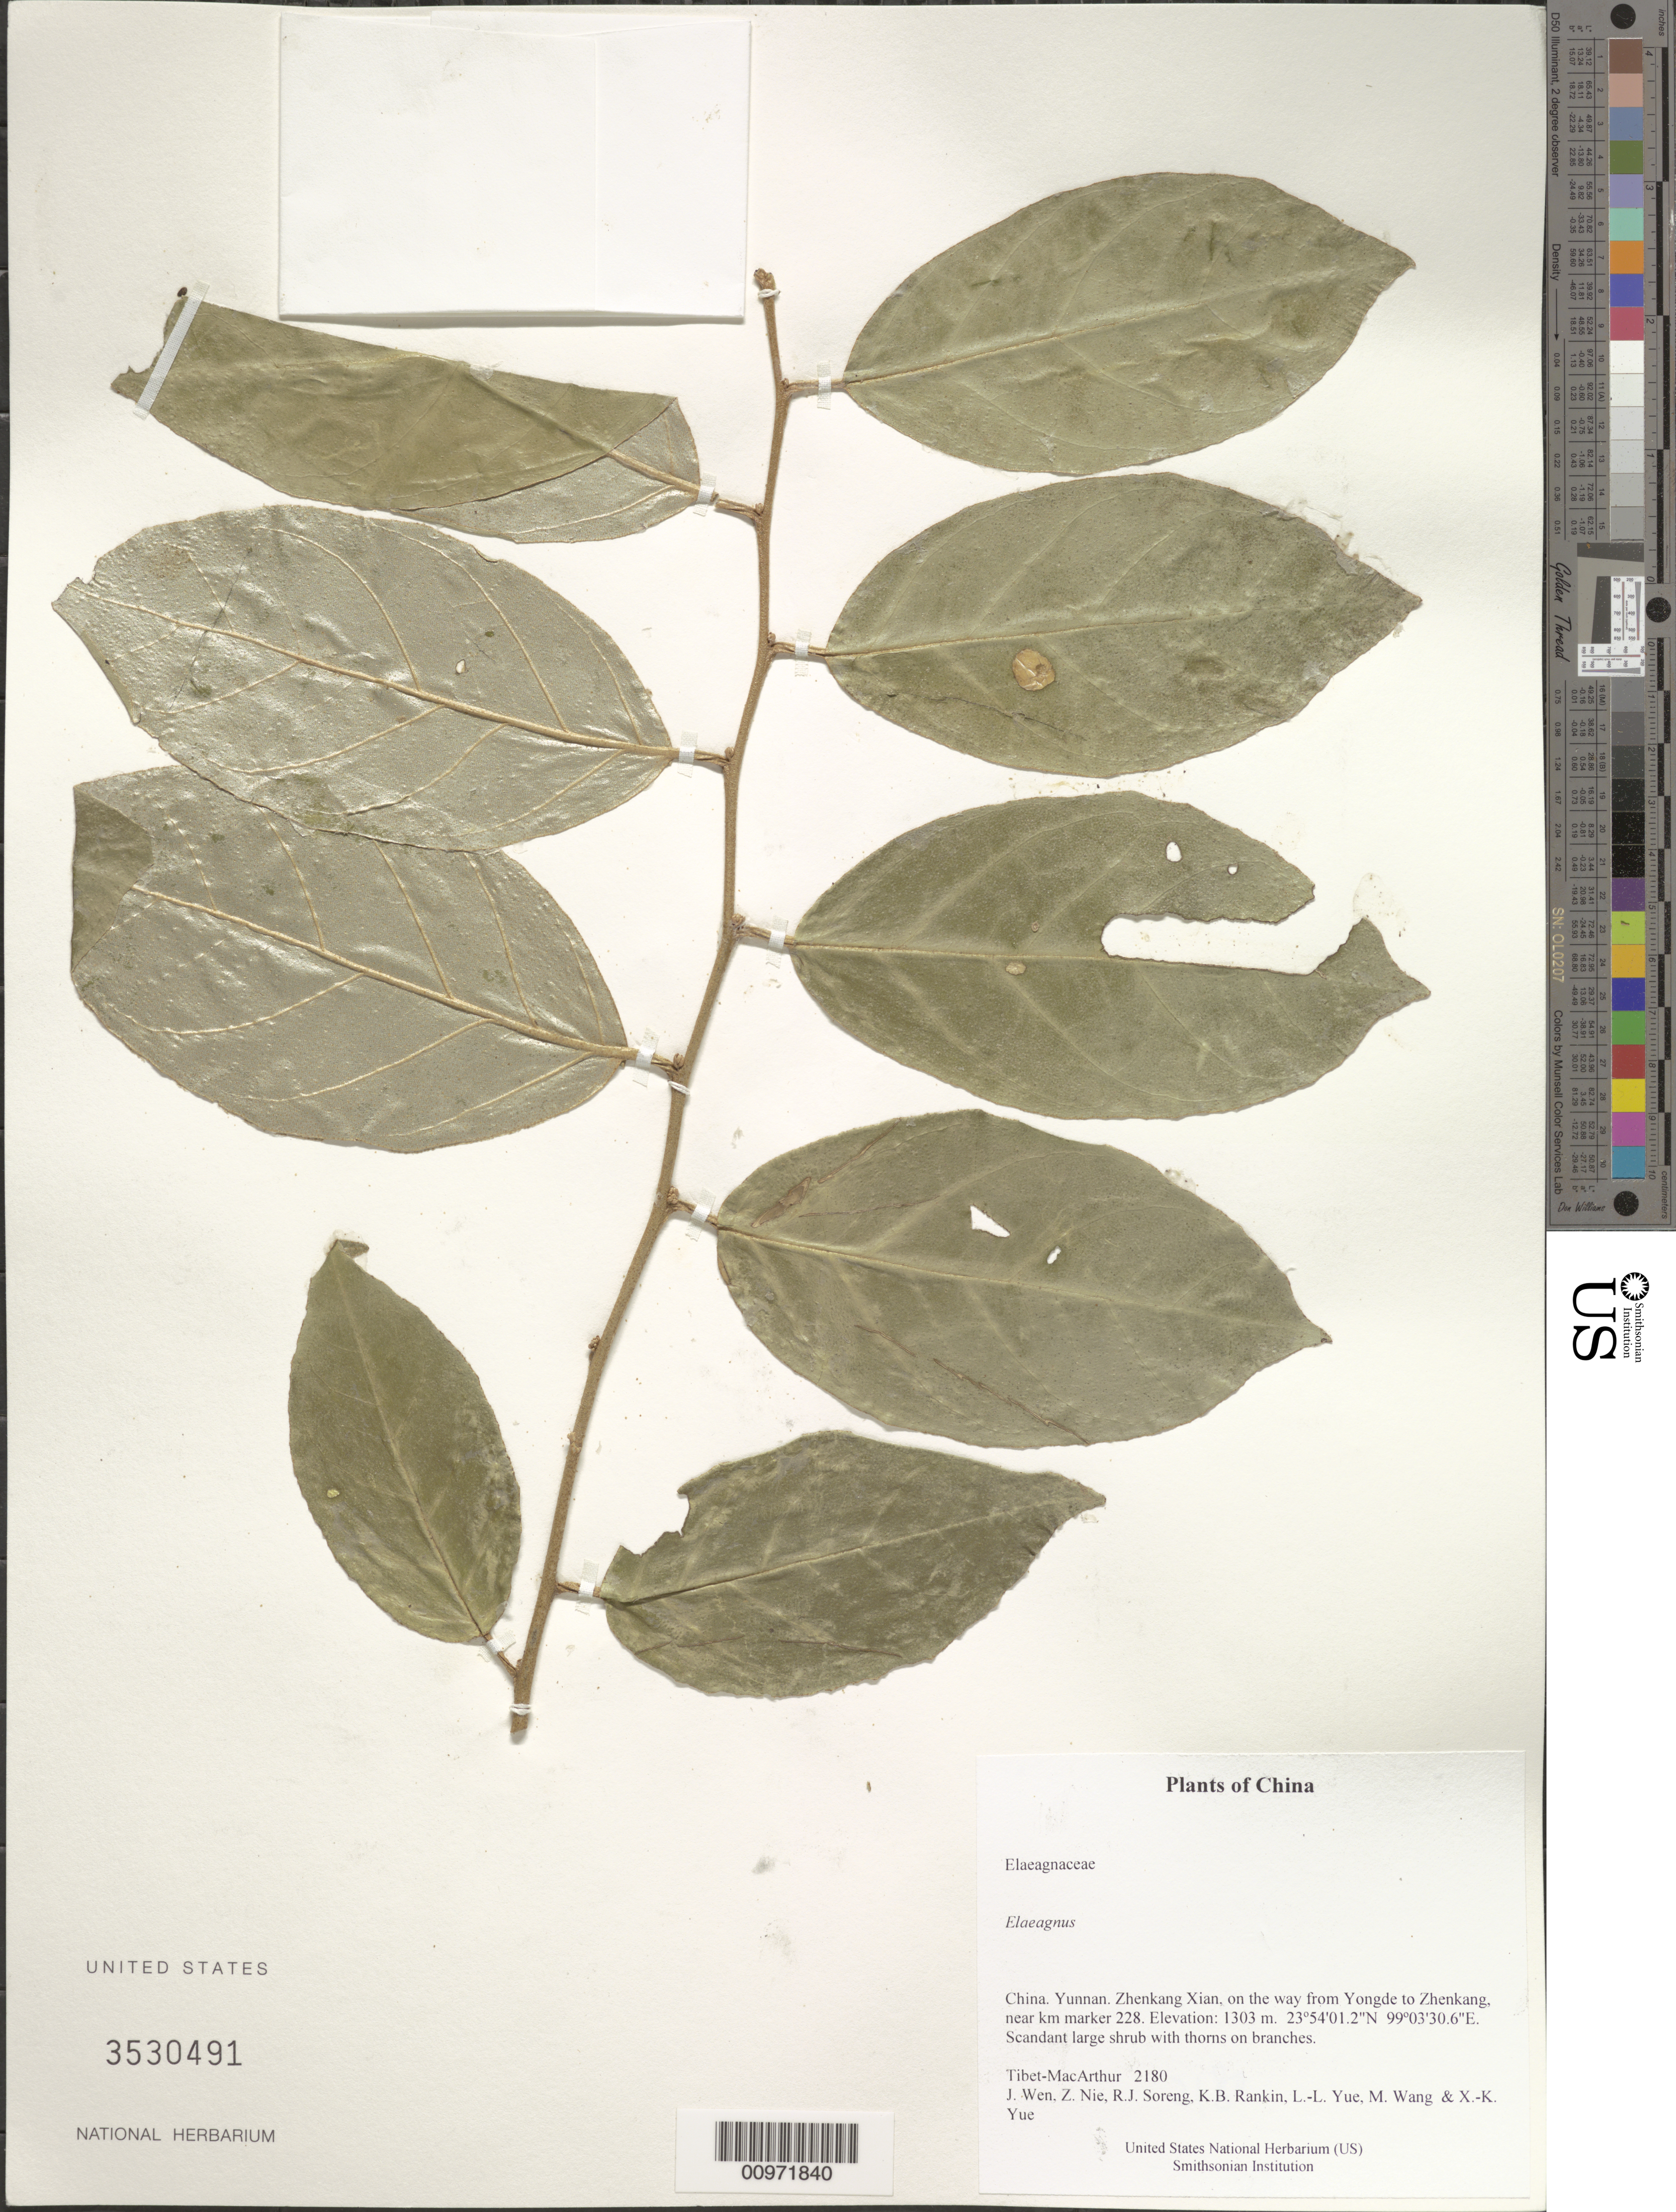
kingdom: Plantae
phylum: Tracheophyta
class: Magnoliopsida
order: Rosales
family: Elaeagnaceae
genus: Elaeagnus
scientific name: Elaeagnus sp.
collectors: Tibet-MacArthur, J. Wen, Z. Nie, R. J. Soreng, K. Rankin, L. Yue, M. Wang & X. Yue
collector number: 2180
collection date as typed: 15 Aug 2007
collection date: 2007-08-15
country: China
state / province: Yunnan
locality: Zhenkang Xian, on the way from Yongde to Zhenkang, near km marker 228.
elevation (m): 1303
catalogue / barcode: US 3530491